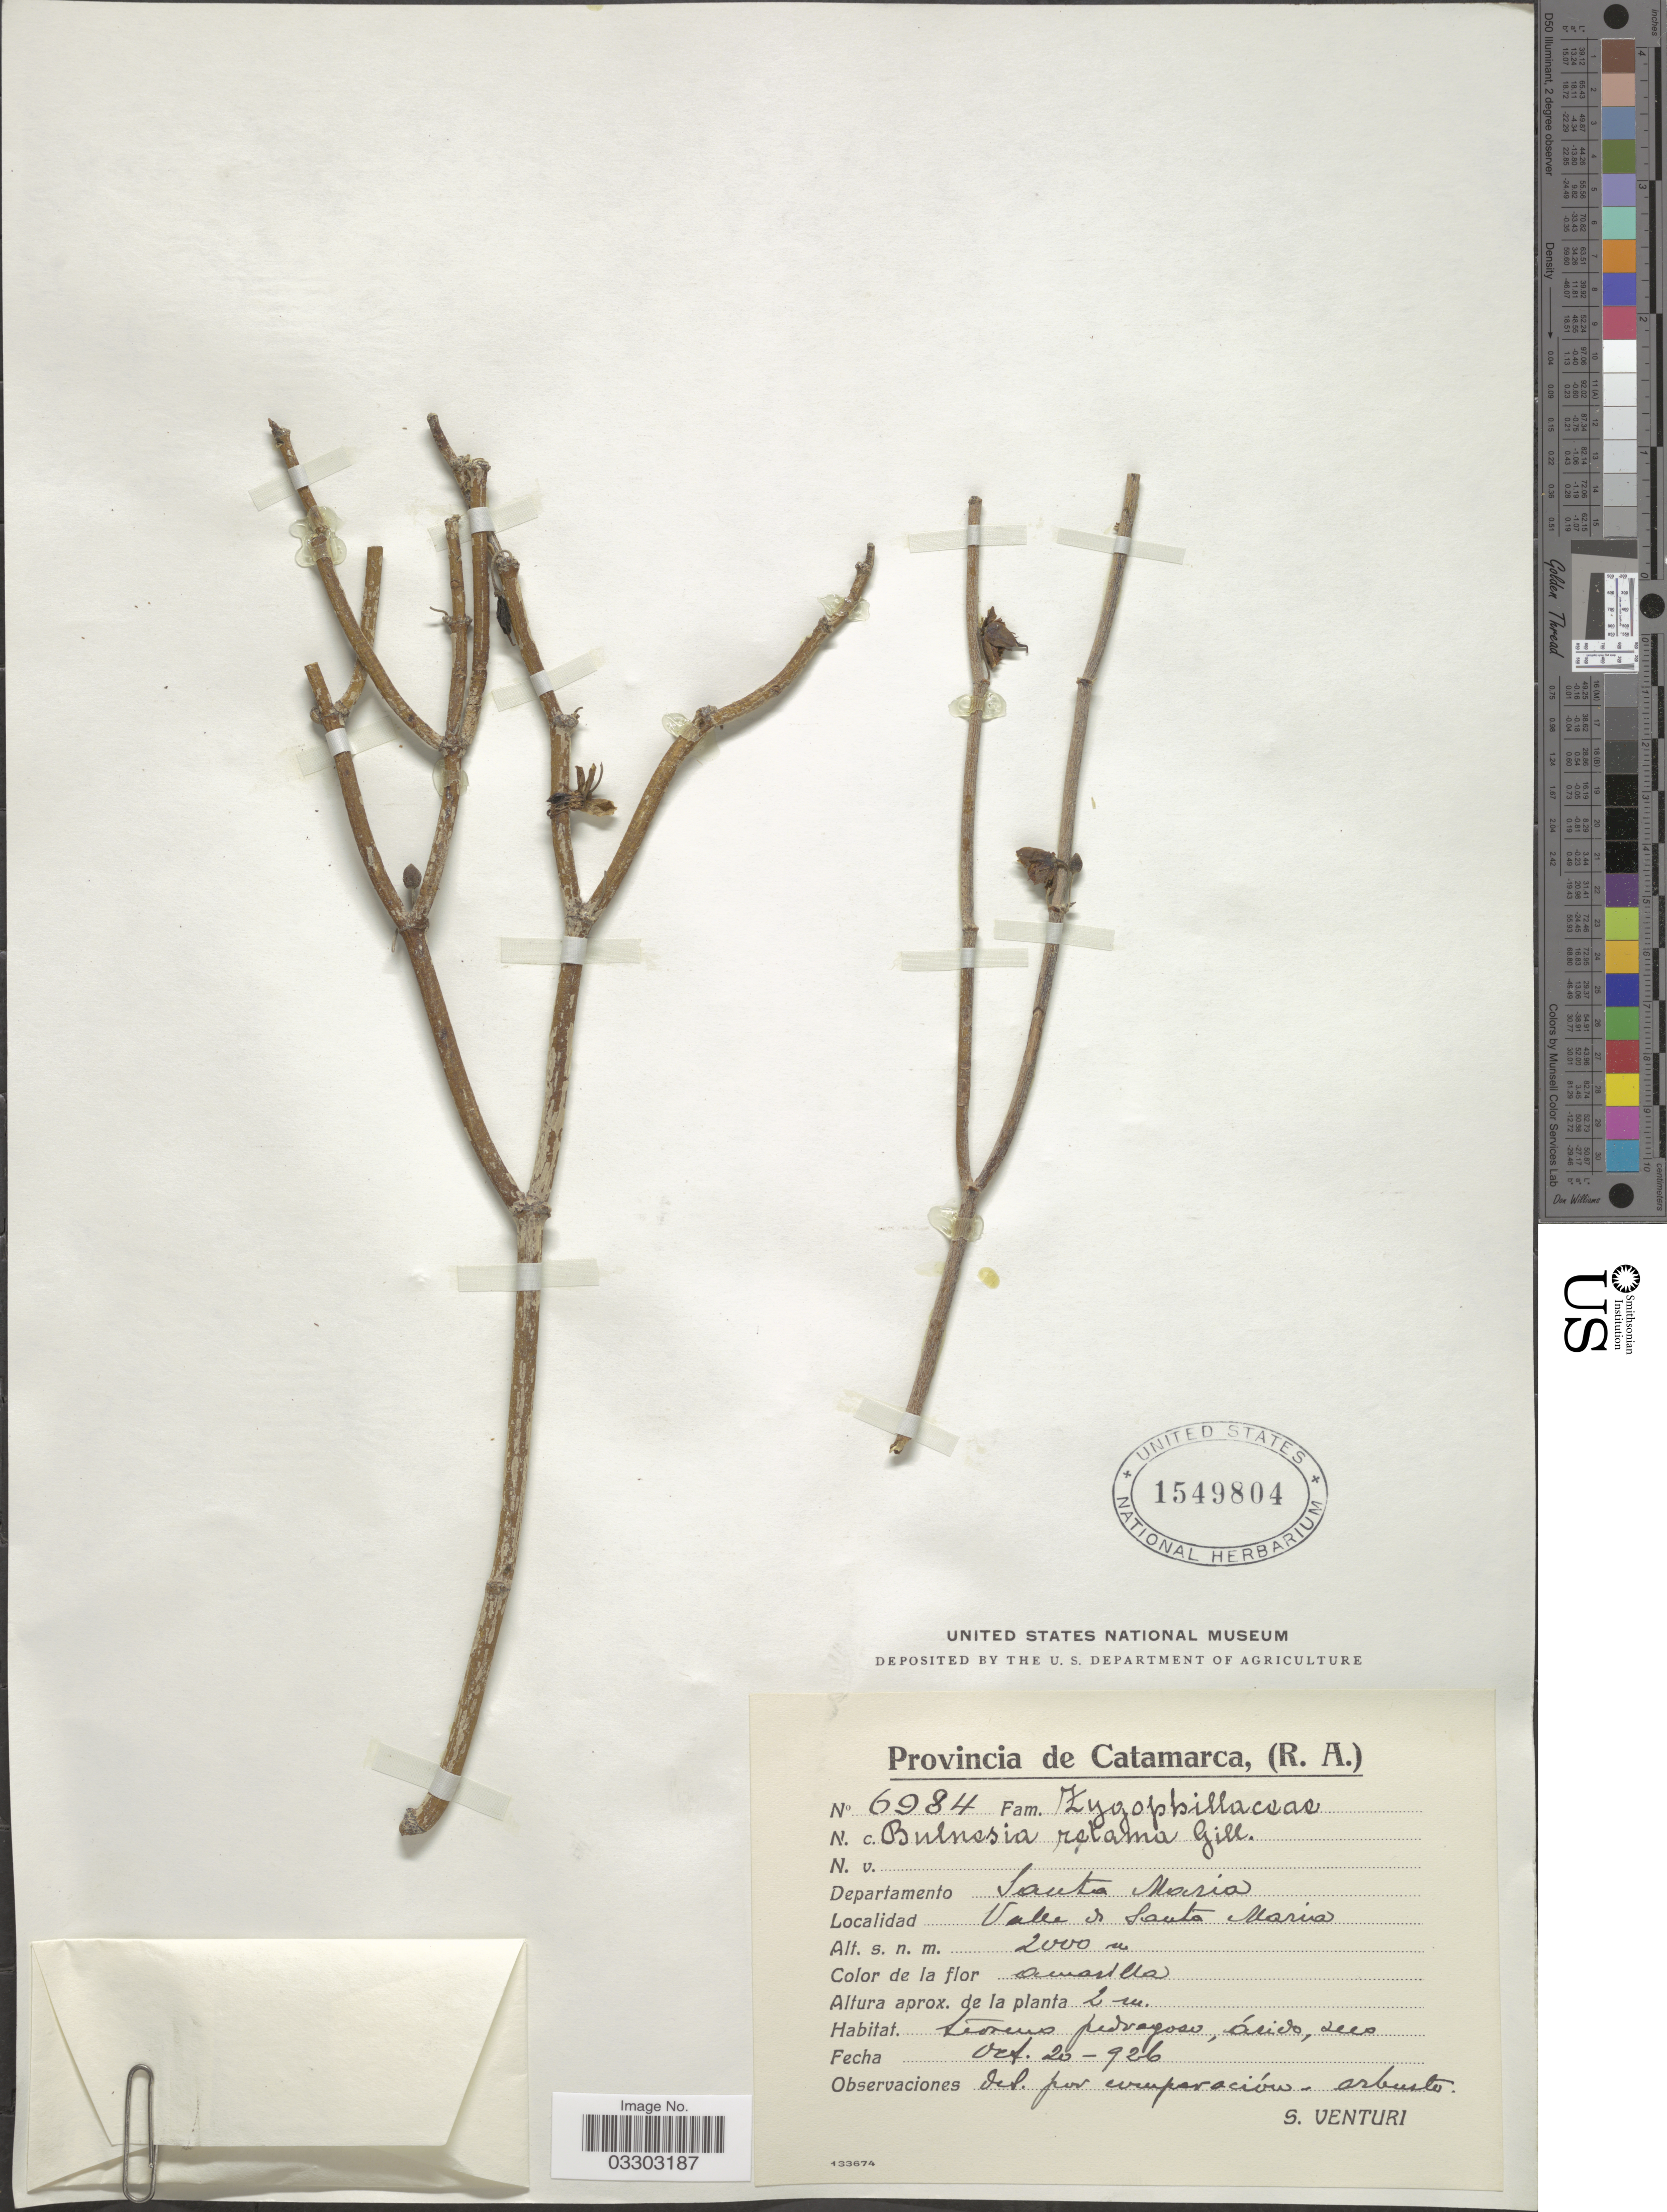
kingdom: Plantae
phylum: Tracheophyta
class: Magnoliopsida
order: Zygophyllales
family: Zygophyllaceae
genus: Bulnesia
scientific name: Bulnesia retama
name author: (Gillies ex Hook. & Arn.) Griseb.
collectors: S. Venturi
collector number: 6984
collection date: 1926-10-20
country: Argentina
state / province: Catamarca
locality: Departamento Santa Maria. Valle de Santa Maria.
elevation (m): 2000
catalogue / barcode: US 1549804